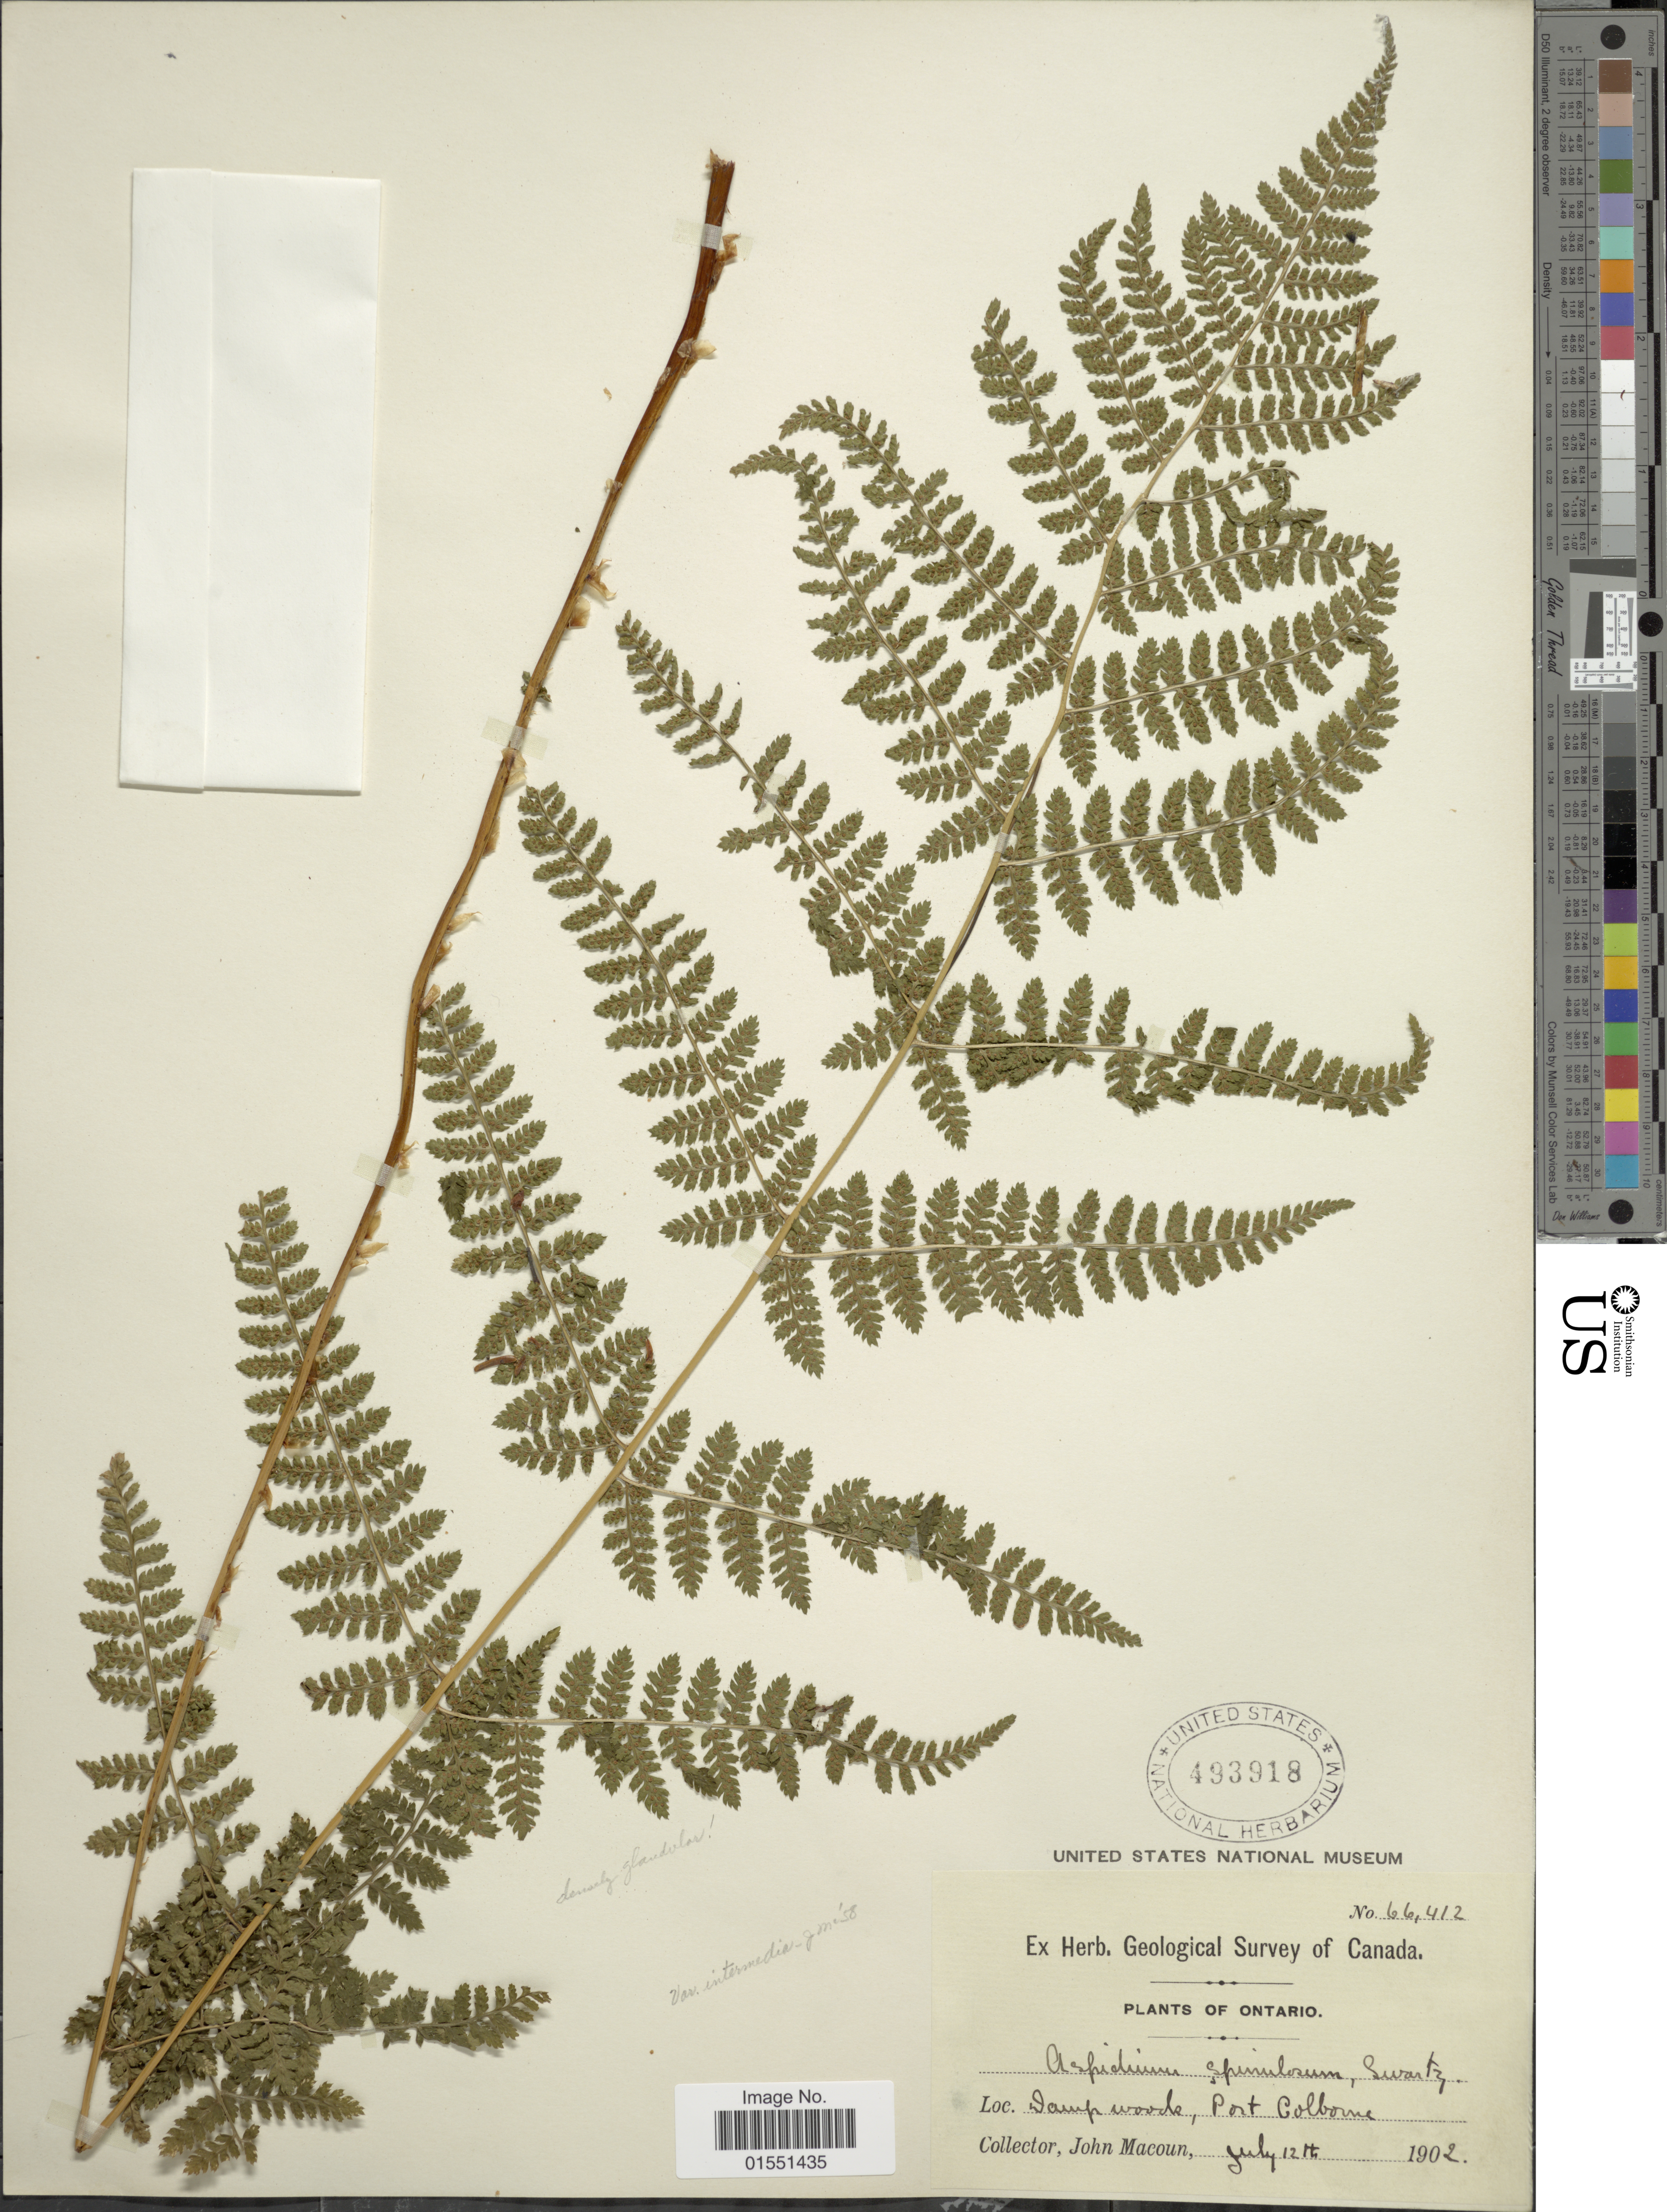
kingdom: Plantae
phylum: Tracheophyta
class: Polypodiopsida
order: Polypodiales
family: Dryopteridaceae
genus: Dryopteris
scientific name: Dryopteris intermedia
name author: (Muhl.) A. Gray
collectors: J. Macoun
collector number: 66412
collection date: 1902-07-12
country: Canada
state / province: Ontario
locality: Damp woods, Port Colbourne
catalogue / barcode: US 493918